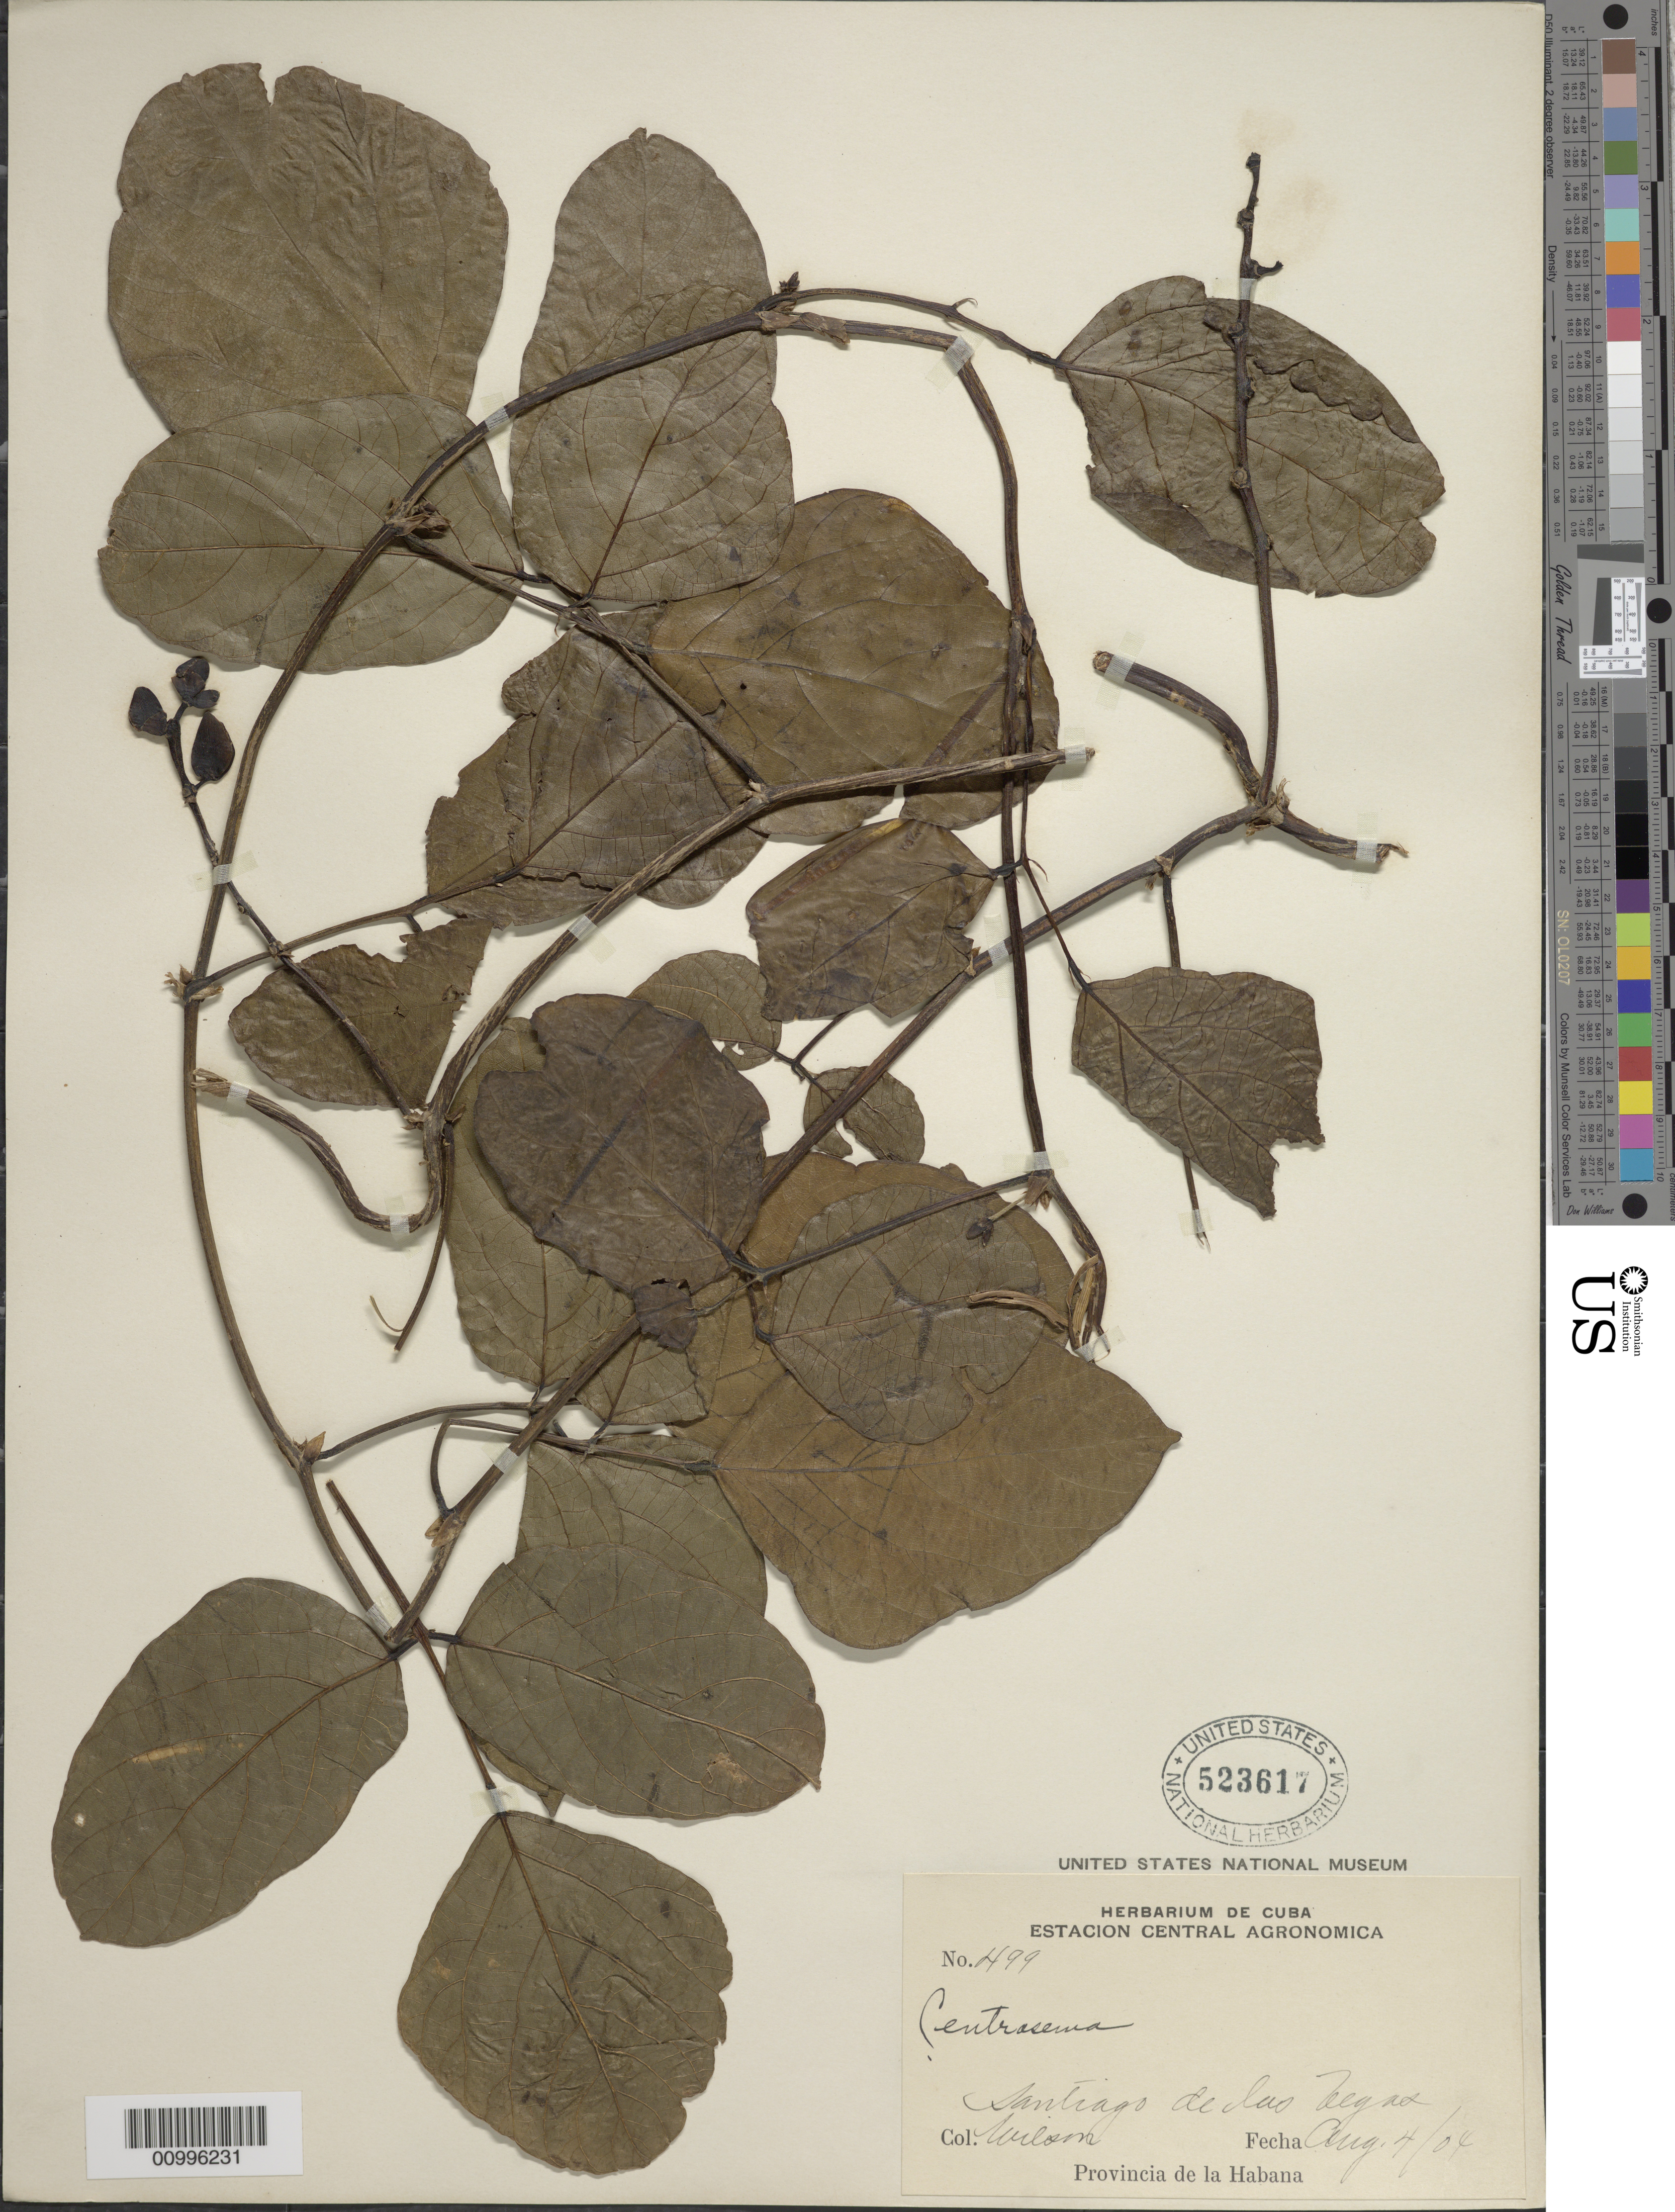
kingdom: Plantae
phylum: Tracheophyta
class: Magnoliopsida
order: Fabales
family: Fabaceae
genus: Centrosema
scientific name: Centrosema plumieri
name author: (Turpin ex Pers.) Benth.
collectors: S. de la Vega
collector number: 499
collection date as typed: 04 Aug 1904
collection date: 1904-08-04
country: Cuba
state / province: La Habana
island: Cuba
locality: La Habana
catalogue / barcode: US 523617